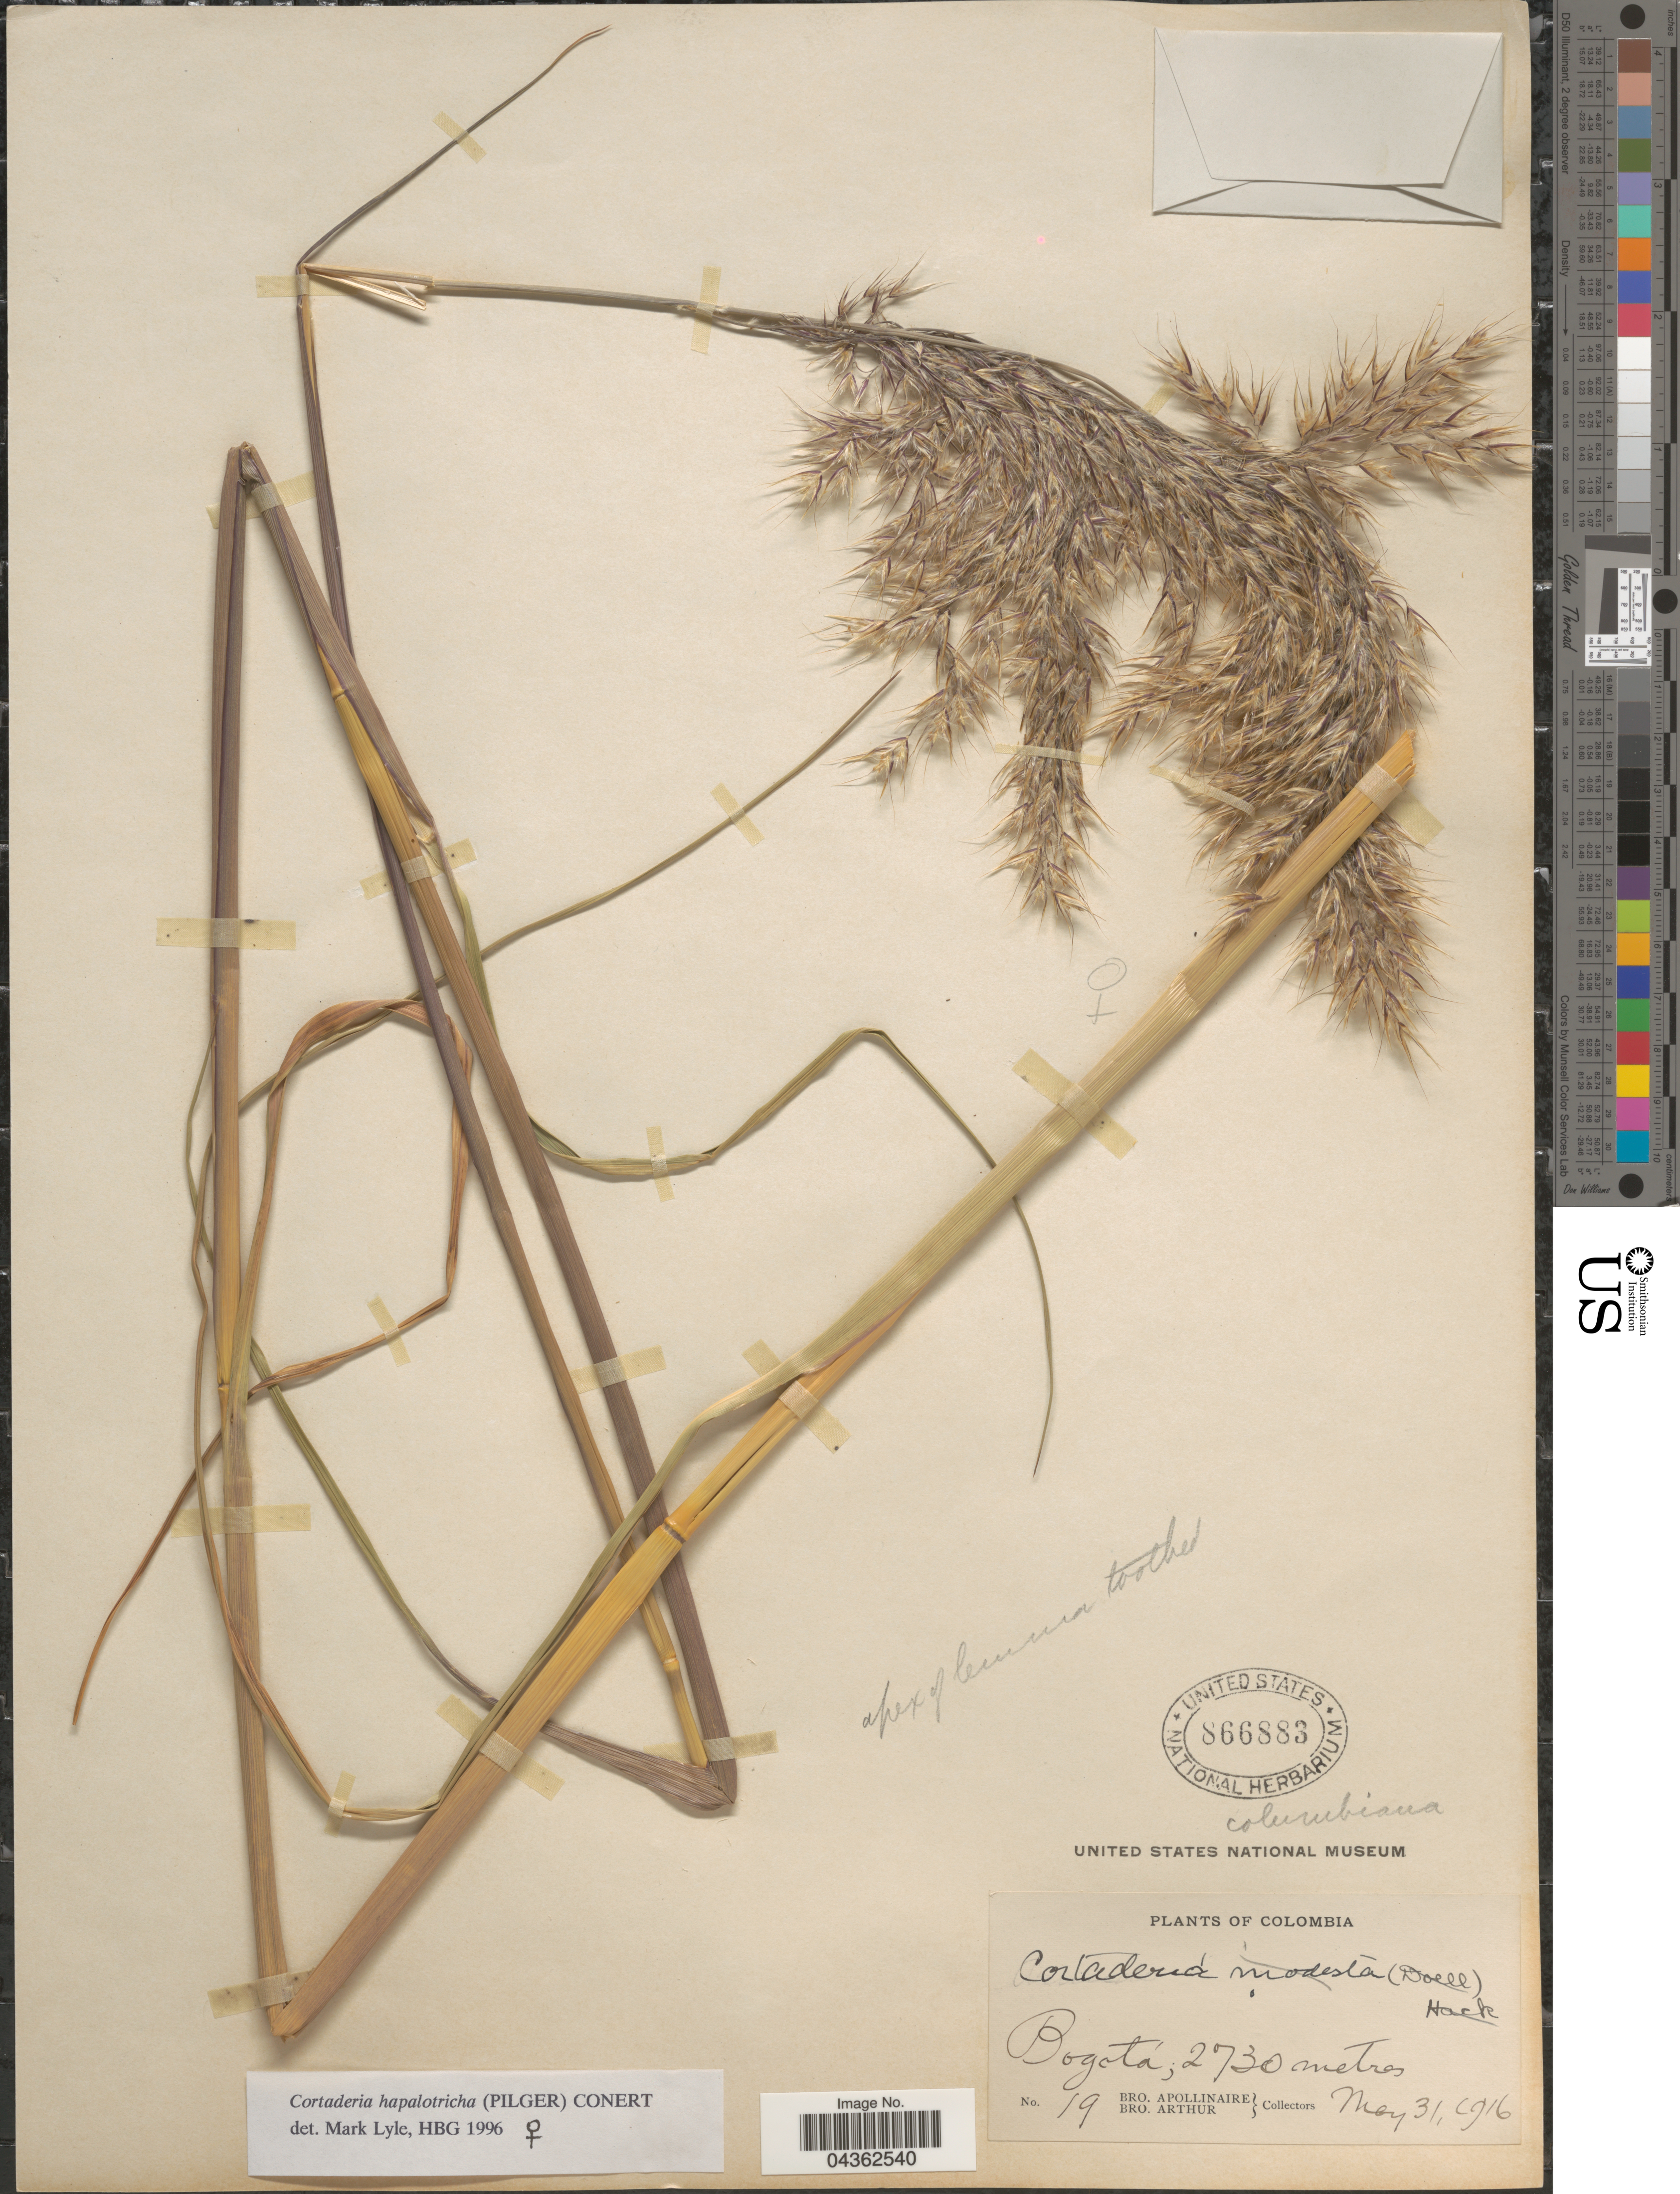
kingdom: Plantae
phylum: Tracheophyta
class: Liliopsida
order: Poales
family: Poaceae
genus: Cortaderia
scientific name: Cortaderia hapalotricha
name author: (Pilg.) Conert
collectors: Bro. Apollinaire & Bro. Arthur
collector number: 19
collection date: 1916-05-31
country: Colombia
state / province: Bogota D.C.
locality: Bogotá.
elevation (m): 2730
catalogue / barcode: US 866883